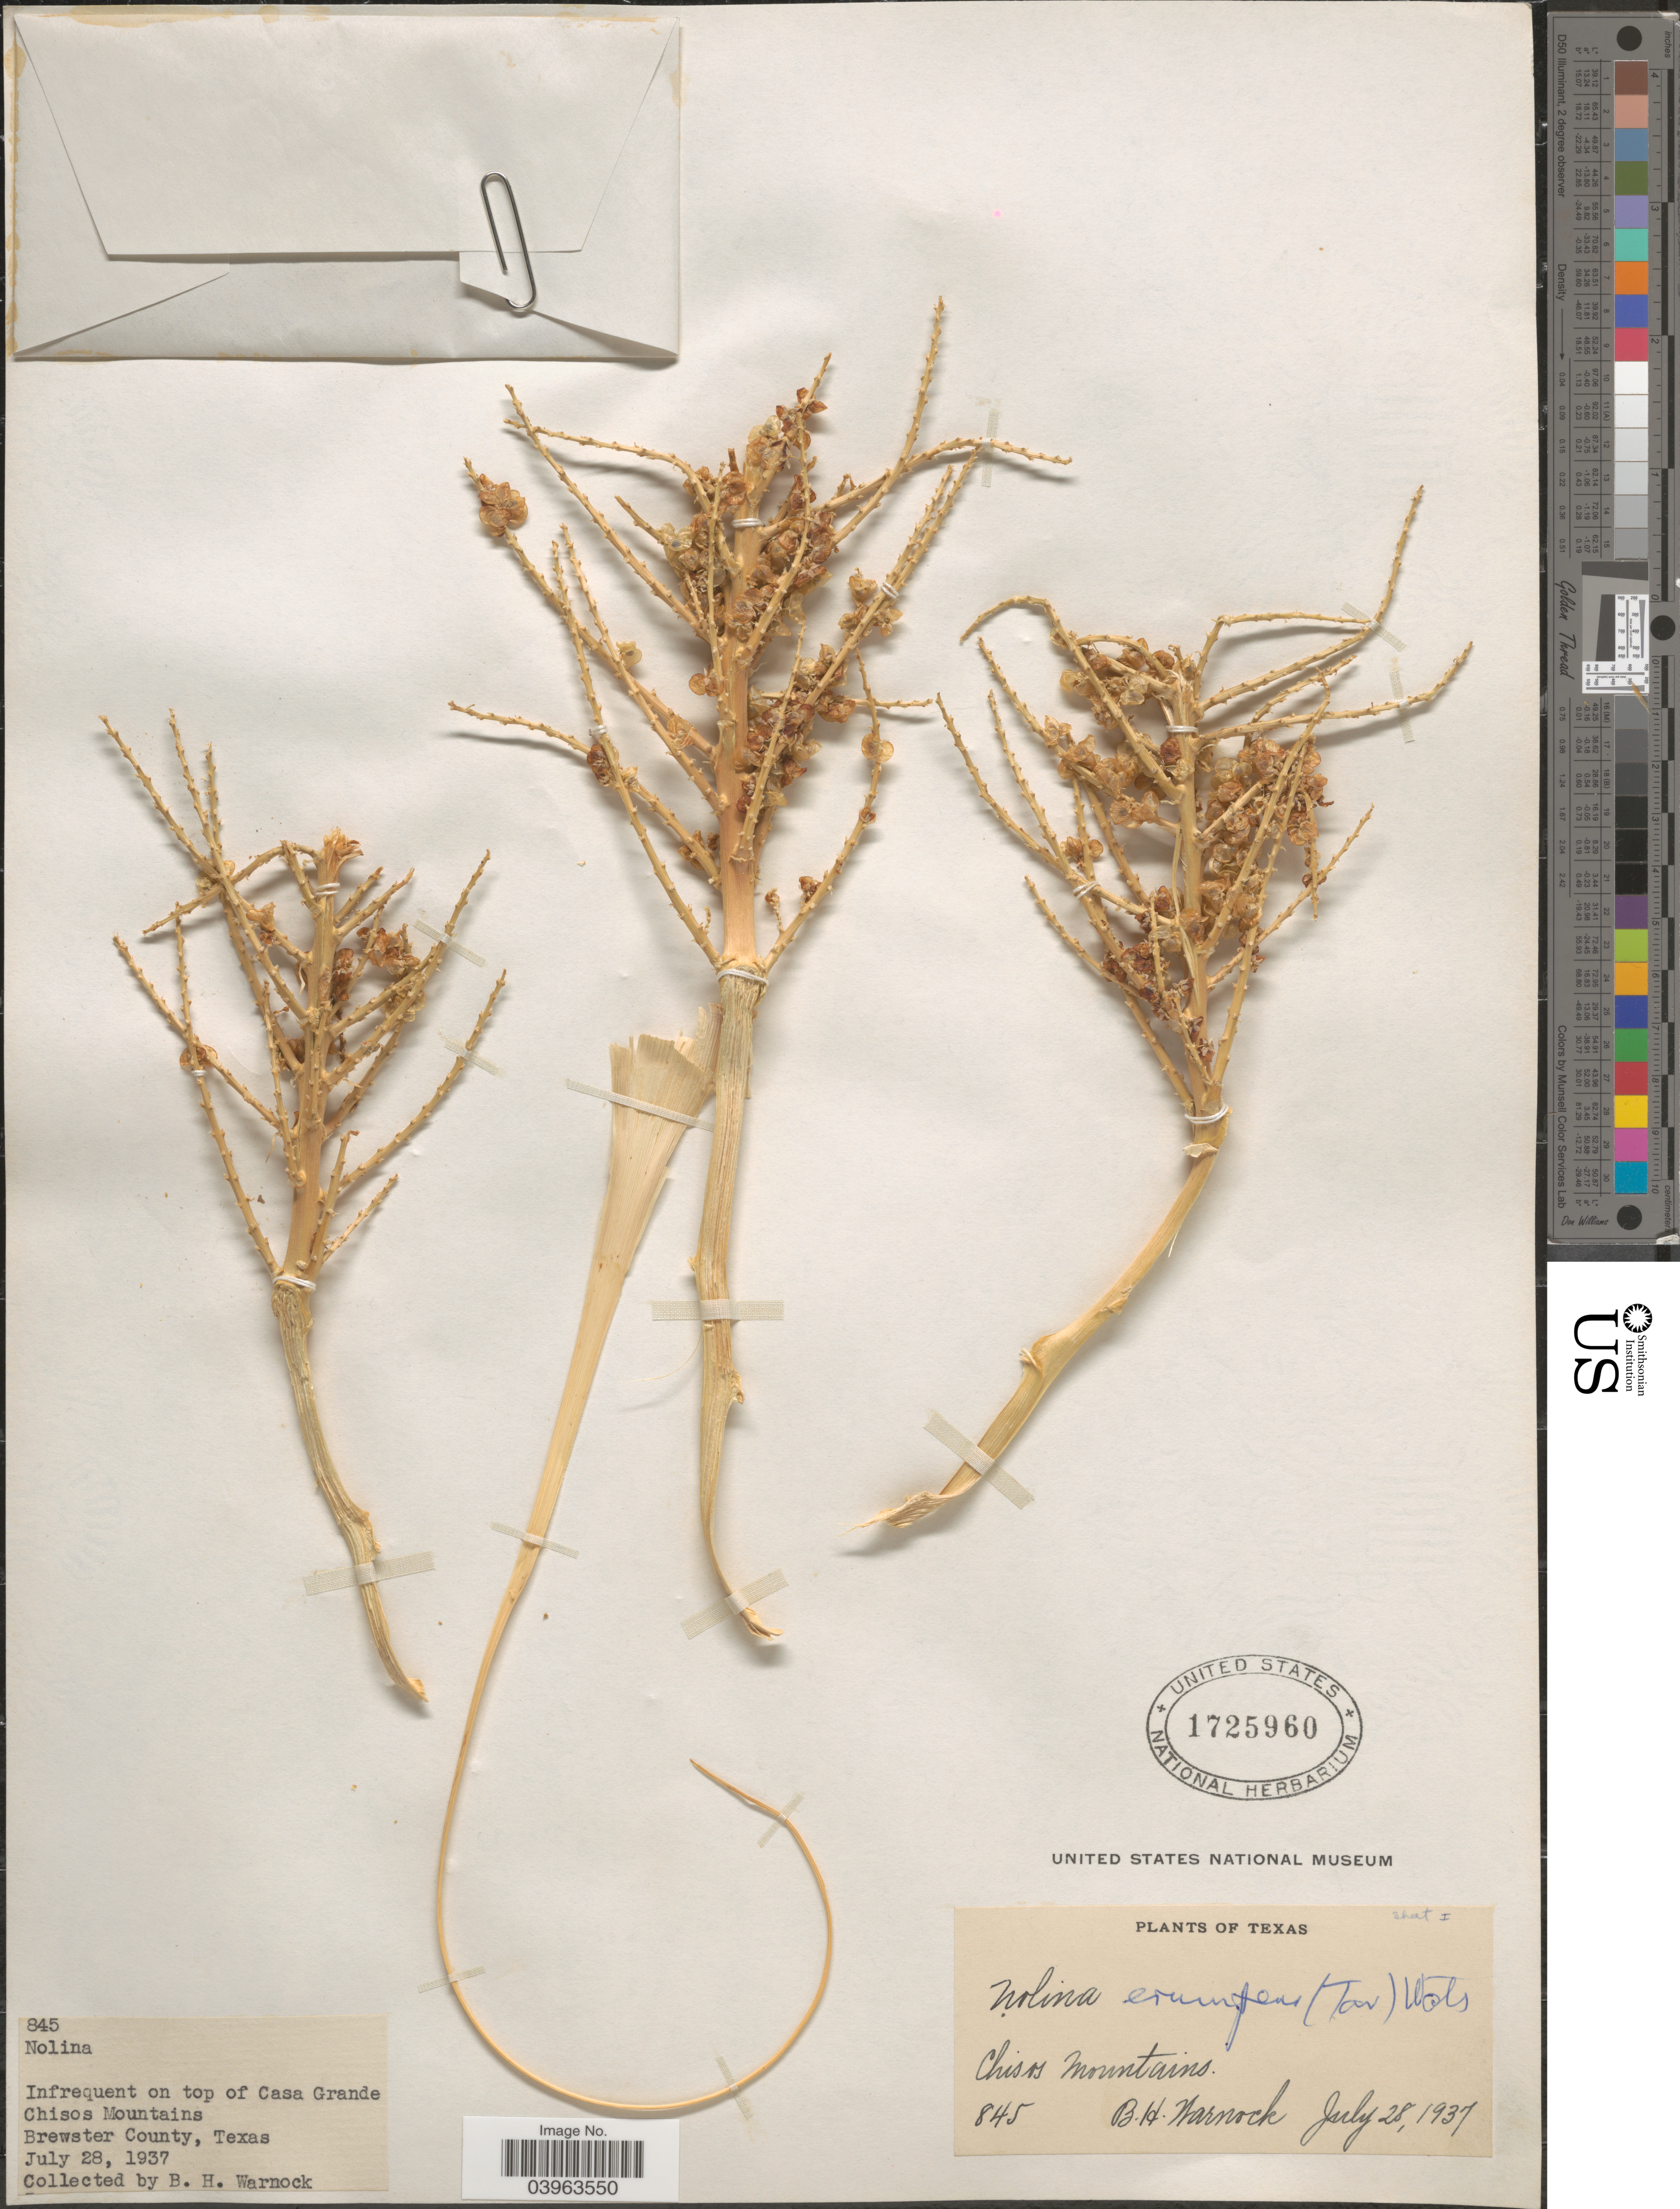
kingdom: Plantae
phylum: Tracheophyta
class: Liliopsida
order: Asparagales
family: Asparagaceae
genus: Nolina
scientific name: Nolina erumpens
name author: (Torr.) S. Watson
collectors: B. H. Warnock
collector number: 845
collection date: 1937-07-28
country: United States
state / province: Texas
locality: On top of Casa Grande. Chisos Mountains. Brewster County.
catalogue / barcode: US 1725960